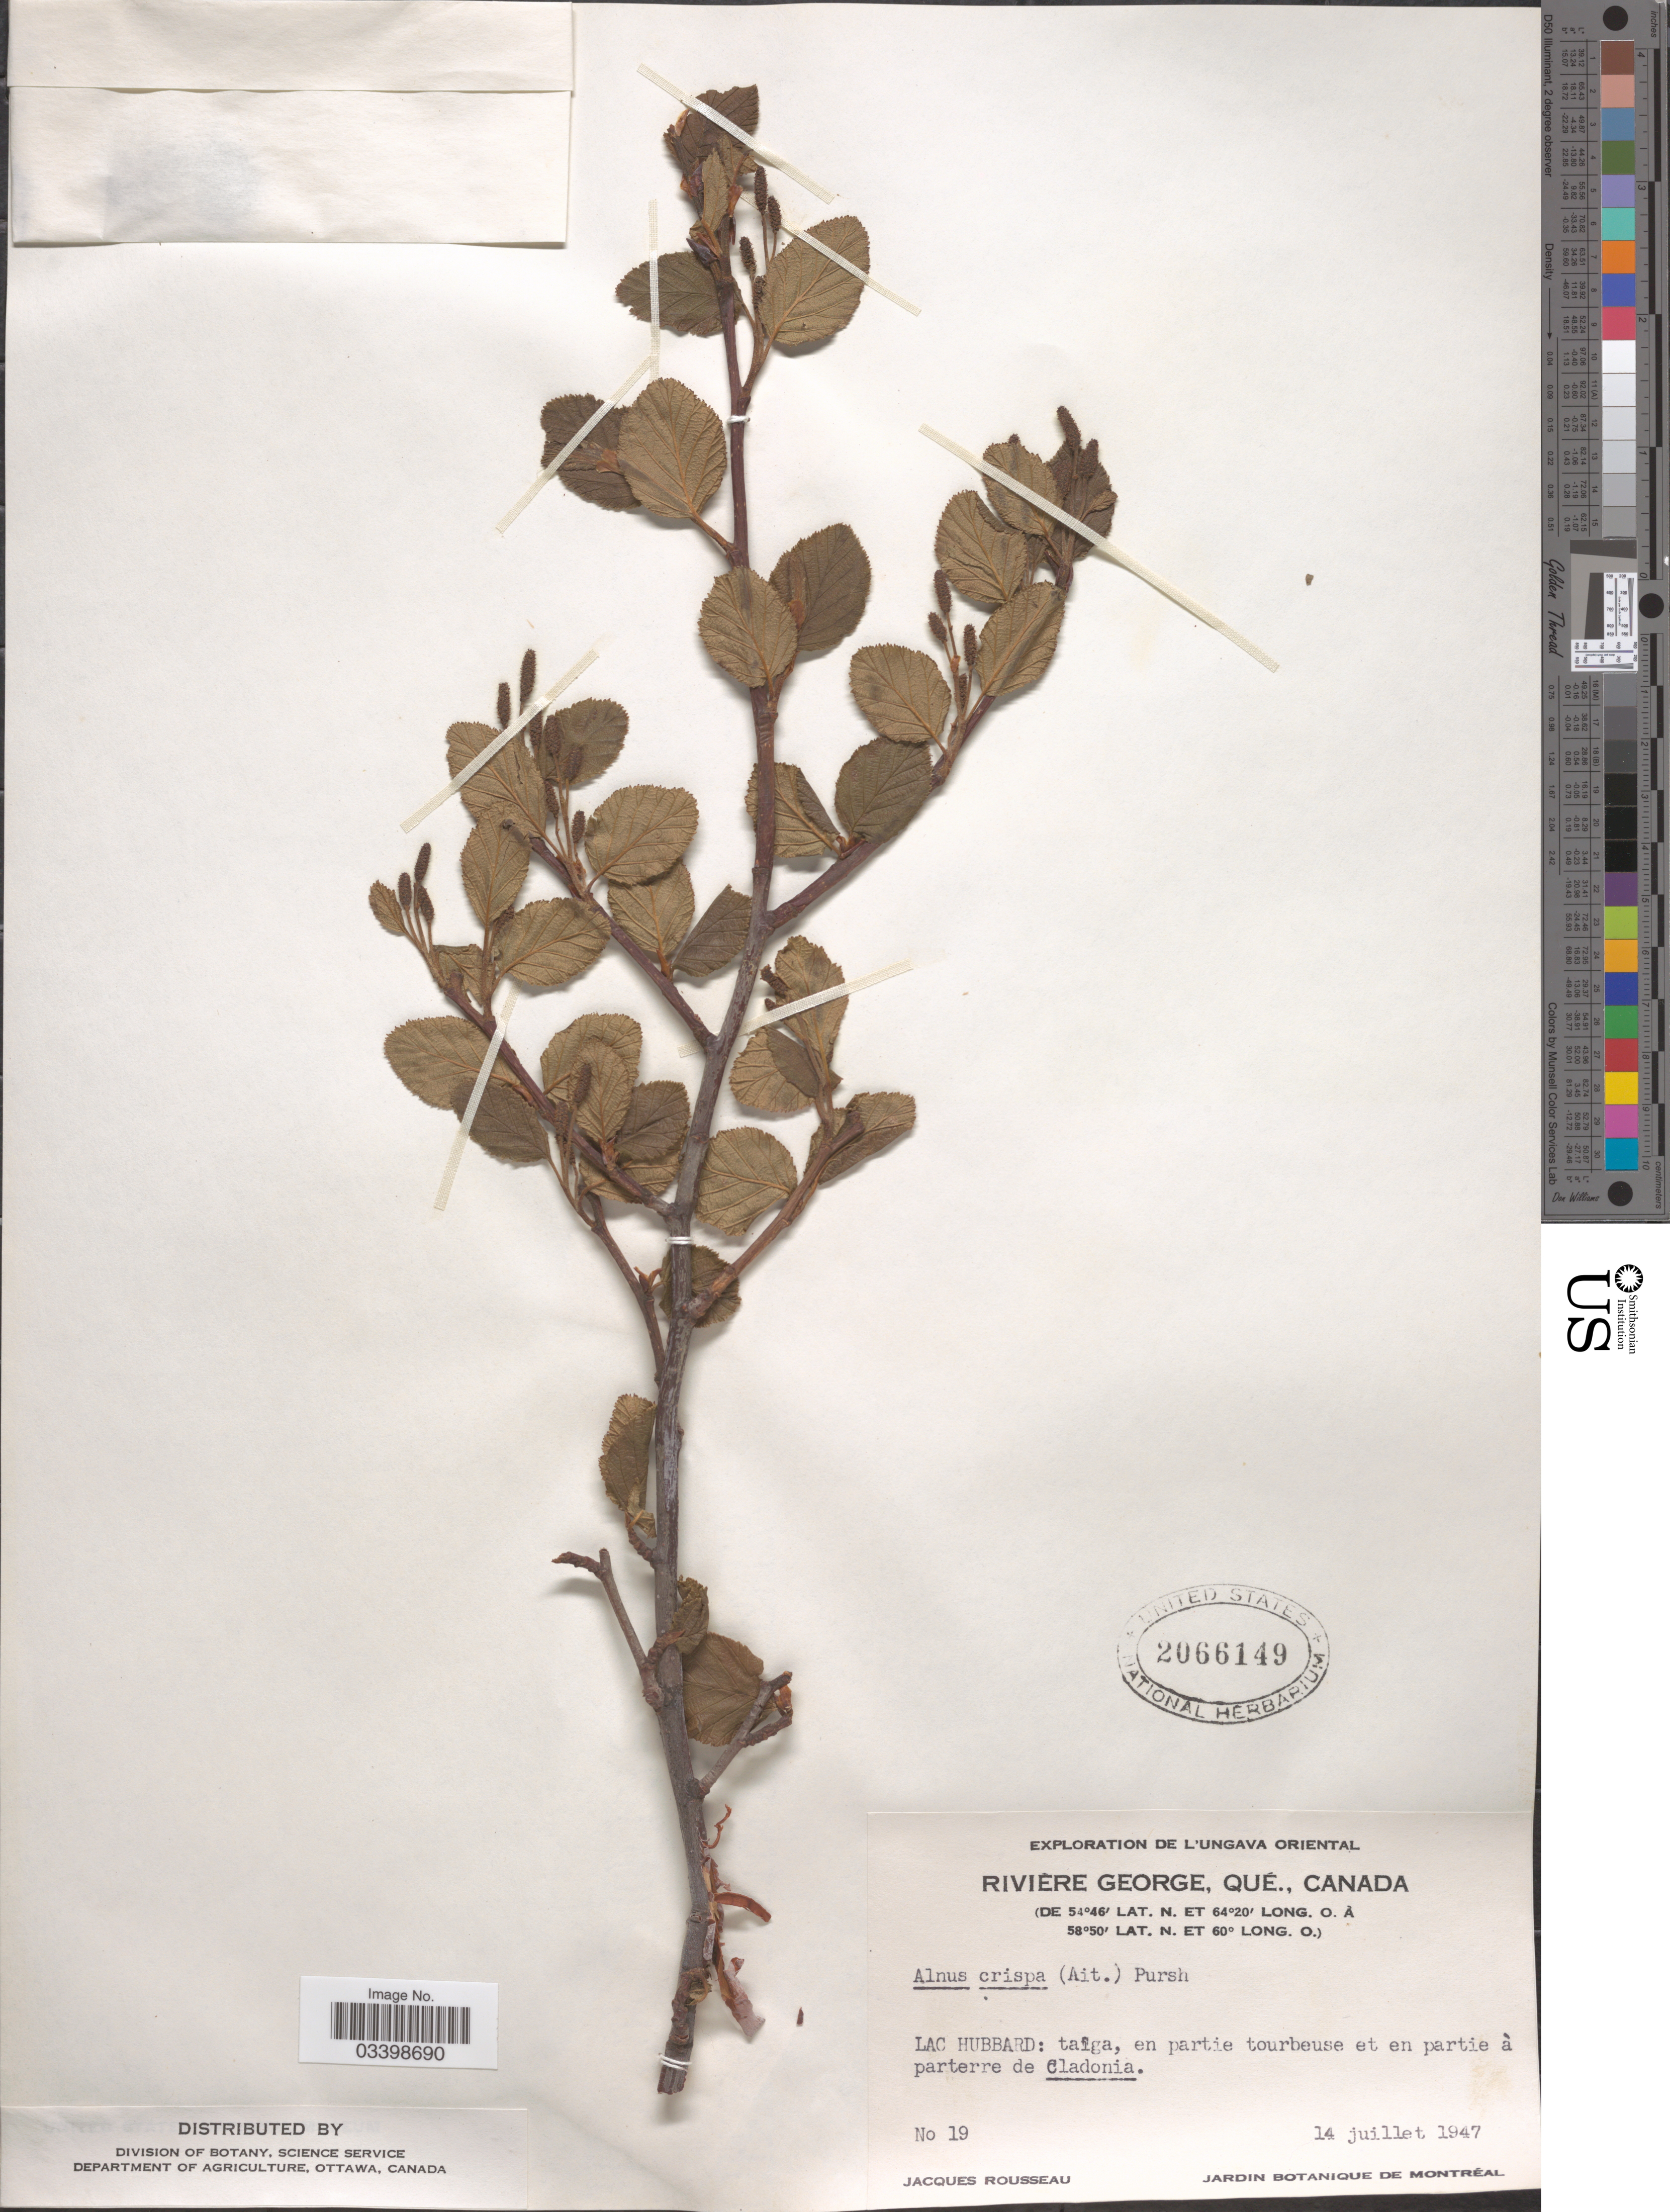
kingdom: Plantae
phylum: Tracheophyta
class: Magnoliopsida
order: Fagales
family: Betulaceae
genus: Alnus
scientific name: Alnus viridis subsp. crispa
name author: (Aiton) Turrill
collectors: J. Rousseau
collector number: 19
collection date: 1947-07-14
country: Canada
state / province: Quebec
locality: Rivière George, Lac Hubbard.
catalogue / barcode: US 2066149